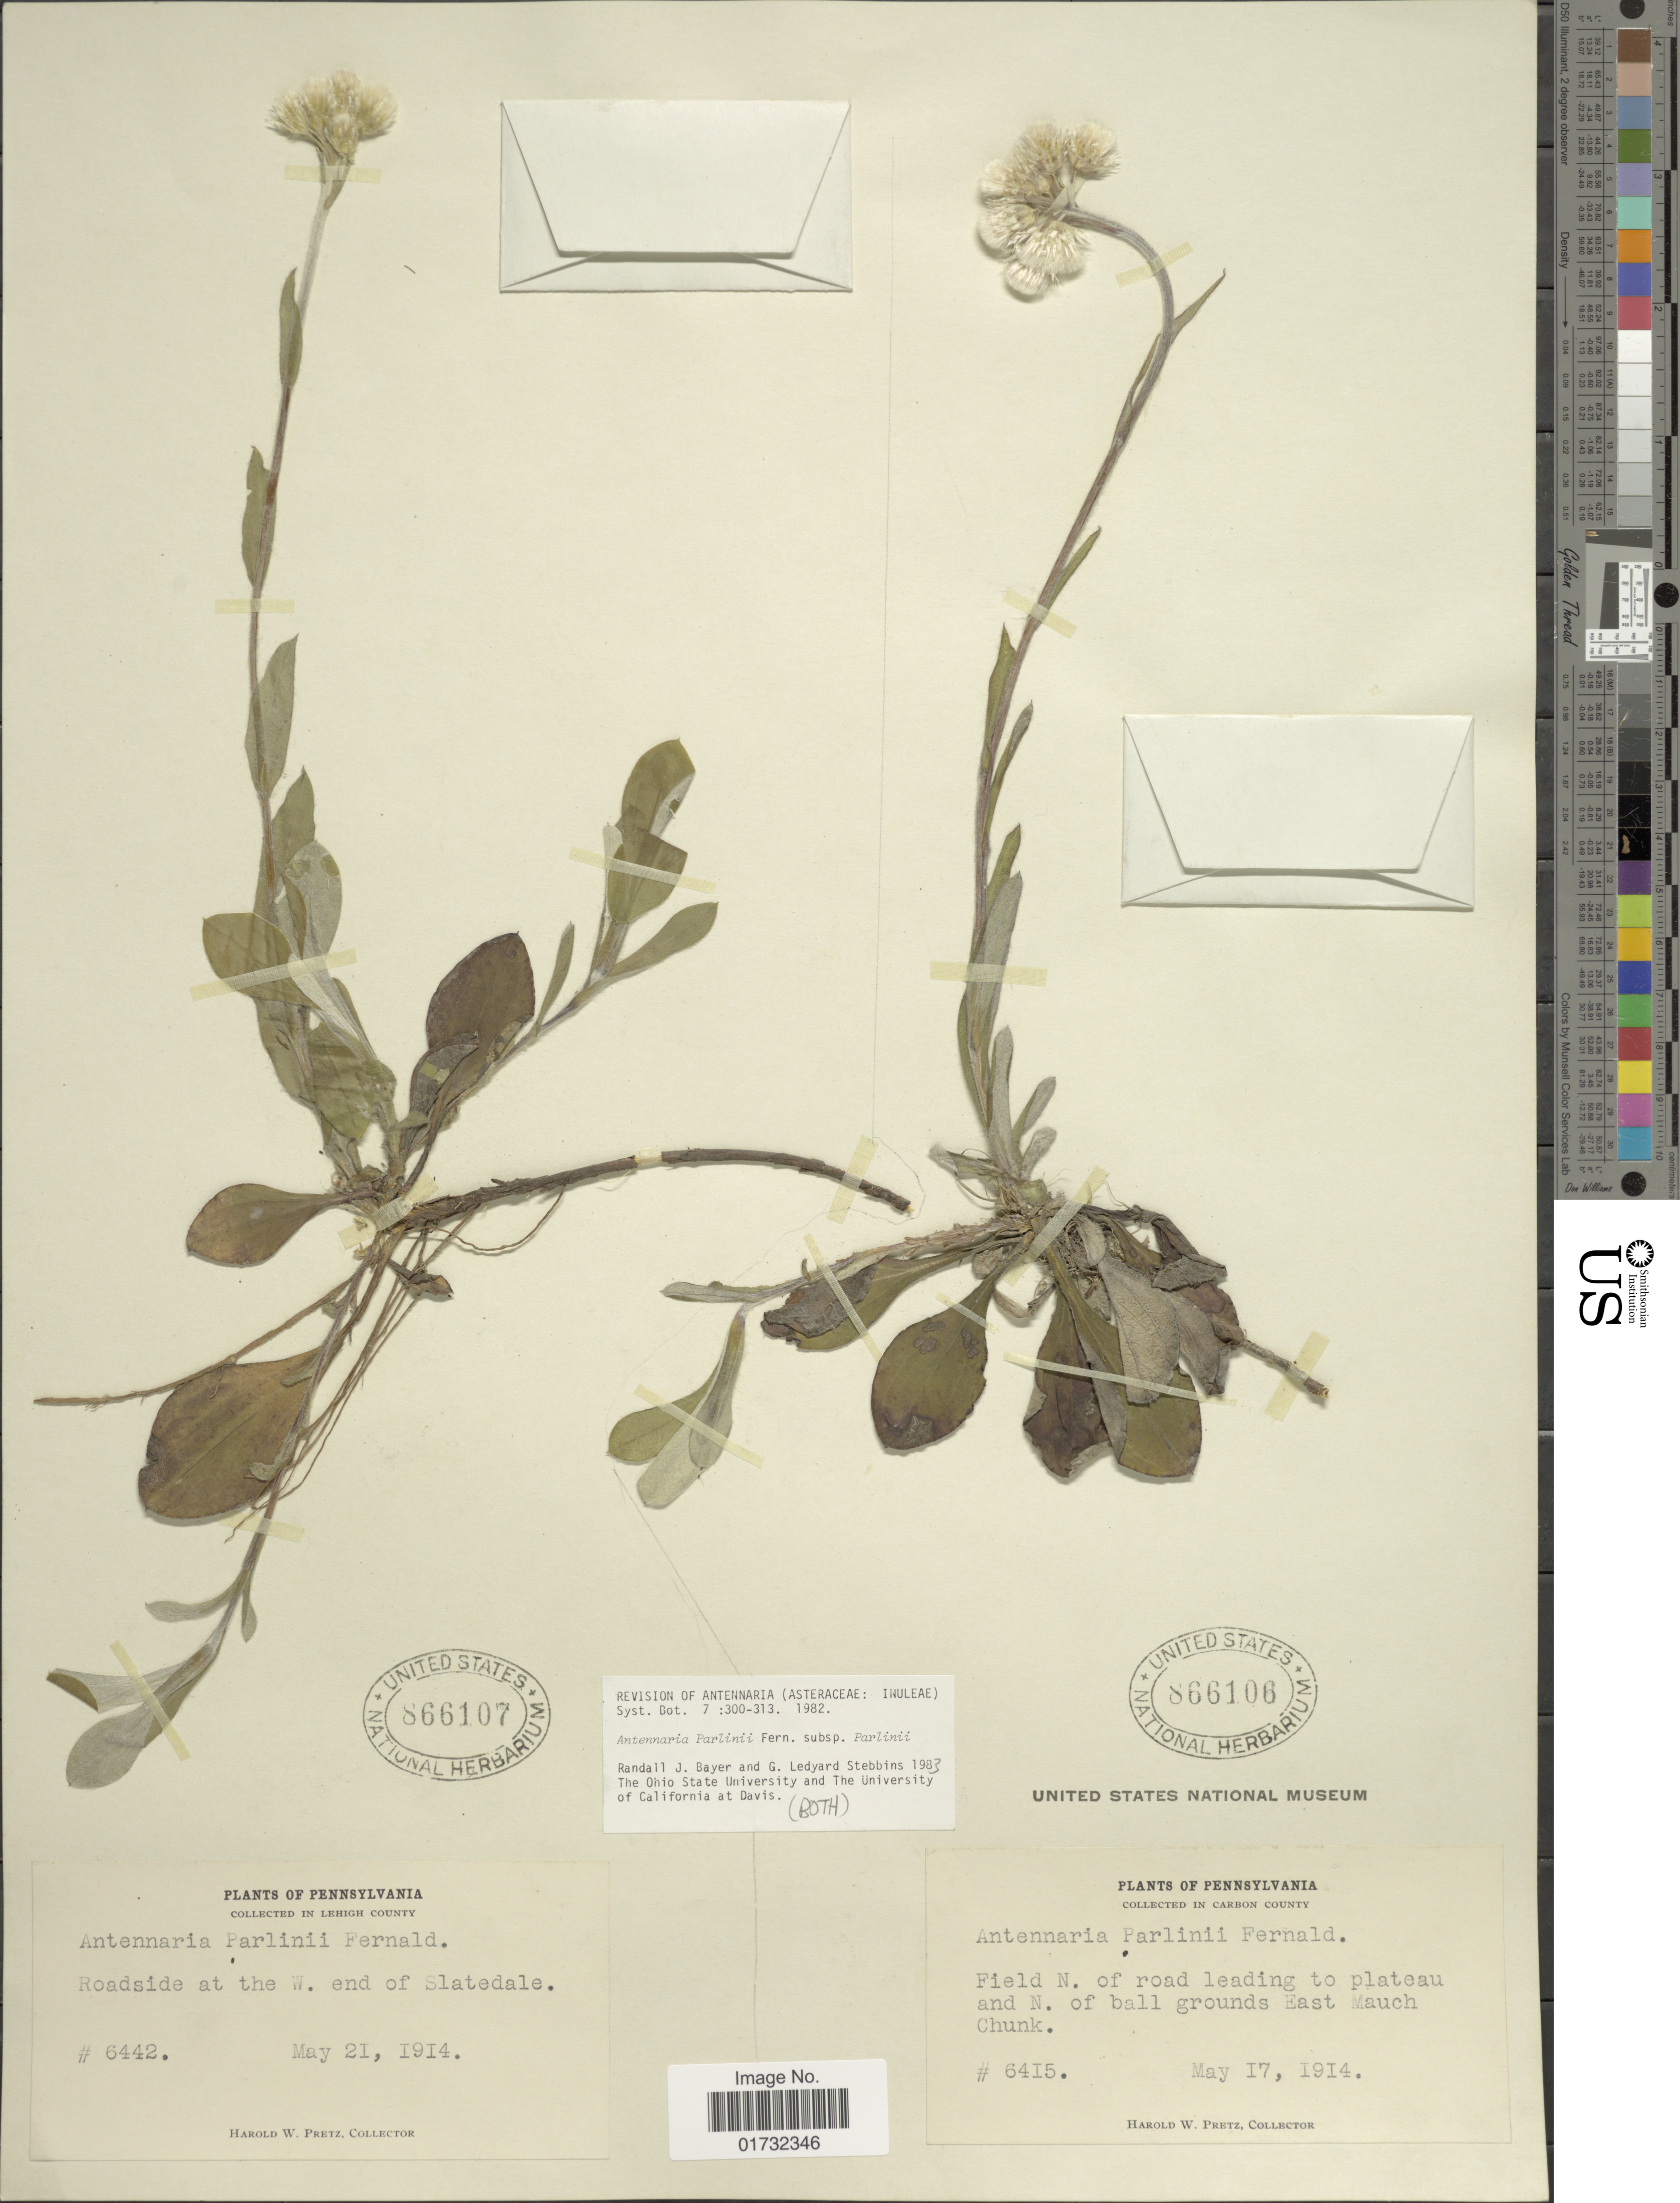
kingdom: Plantae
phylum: Tracheophyta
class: Magnoliopsida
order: Asterales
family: Asteraceae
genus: Antennaria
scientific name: Antennaria parlinii subsp. parlinii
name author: Fernald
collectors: H. W. Pretz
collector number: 6442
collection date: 1914-05-21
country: United States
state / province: Pennsylvania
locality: Lehigh County. at the W. end of Slatedale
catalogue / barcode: US 866107-2